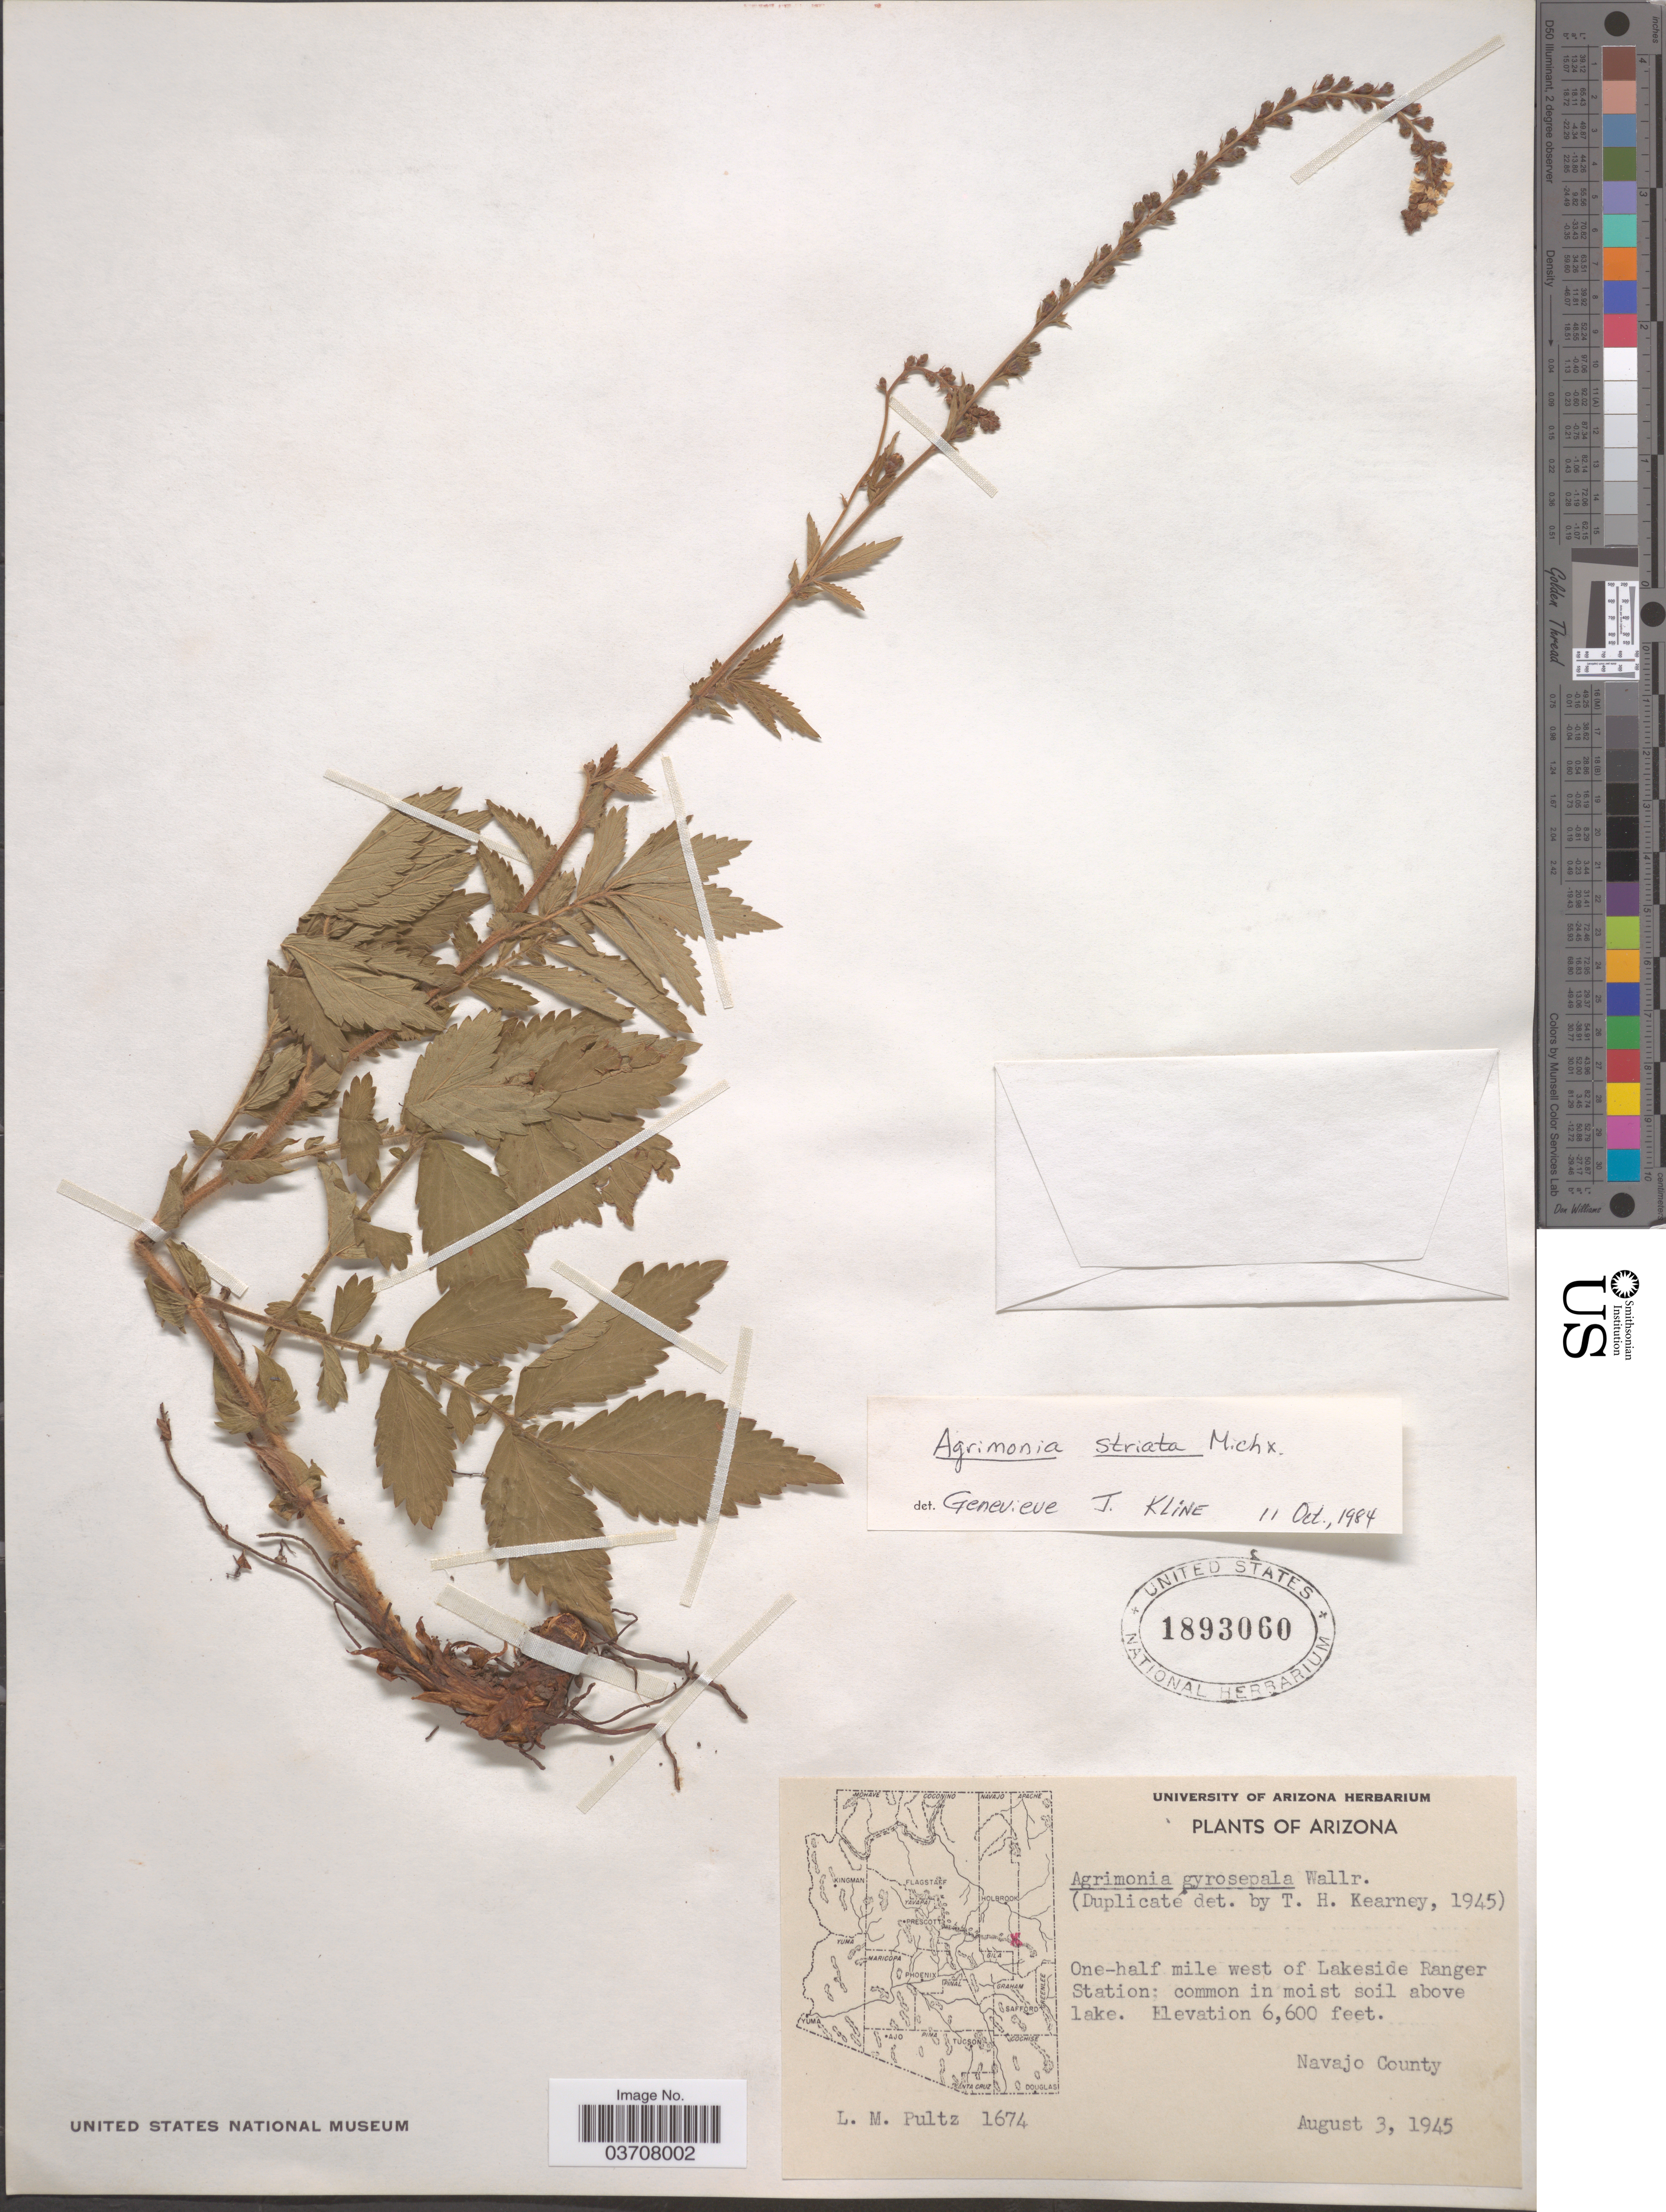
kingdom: Plantae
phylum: Tracheophyta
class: Magnoliopsida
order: Rosales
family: Rosaceae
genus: Agrimonia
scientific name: Agrimonia striata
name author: Michx.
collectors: L. Pultz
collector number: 1674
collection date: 1945-08-03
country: United States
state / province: Arizona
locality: One-half mile west of Lakeside Ranger Station; above lake. Navajo County.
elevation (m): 2012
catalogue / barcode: US 1893060